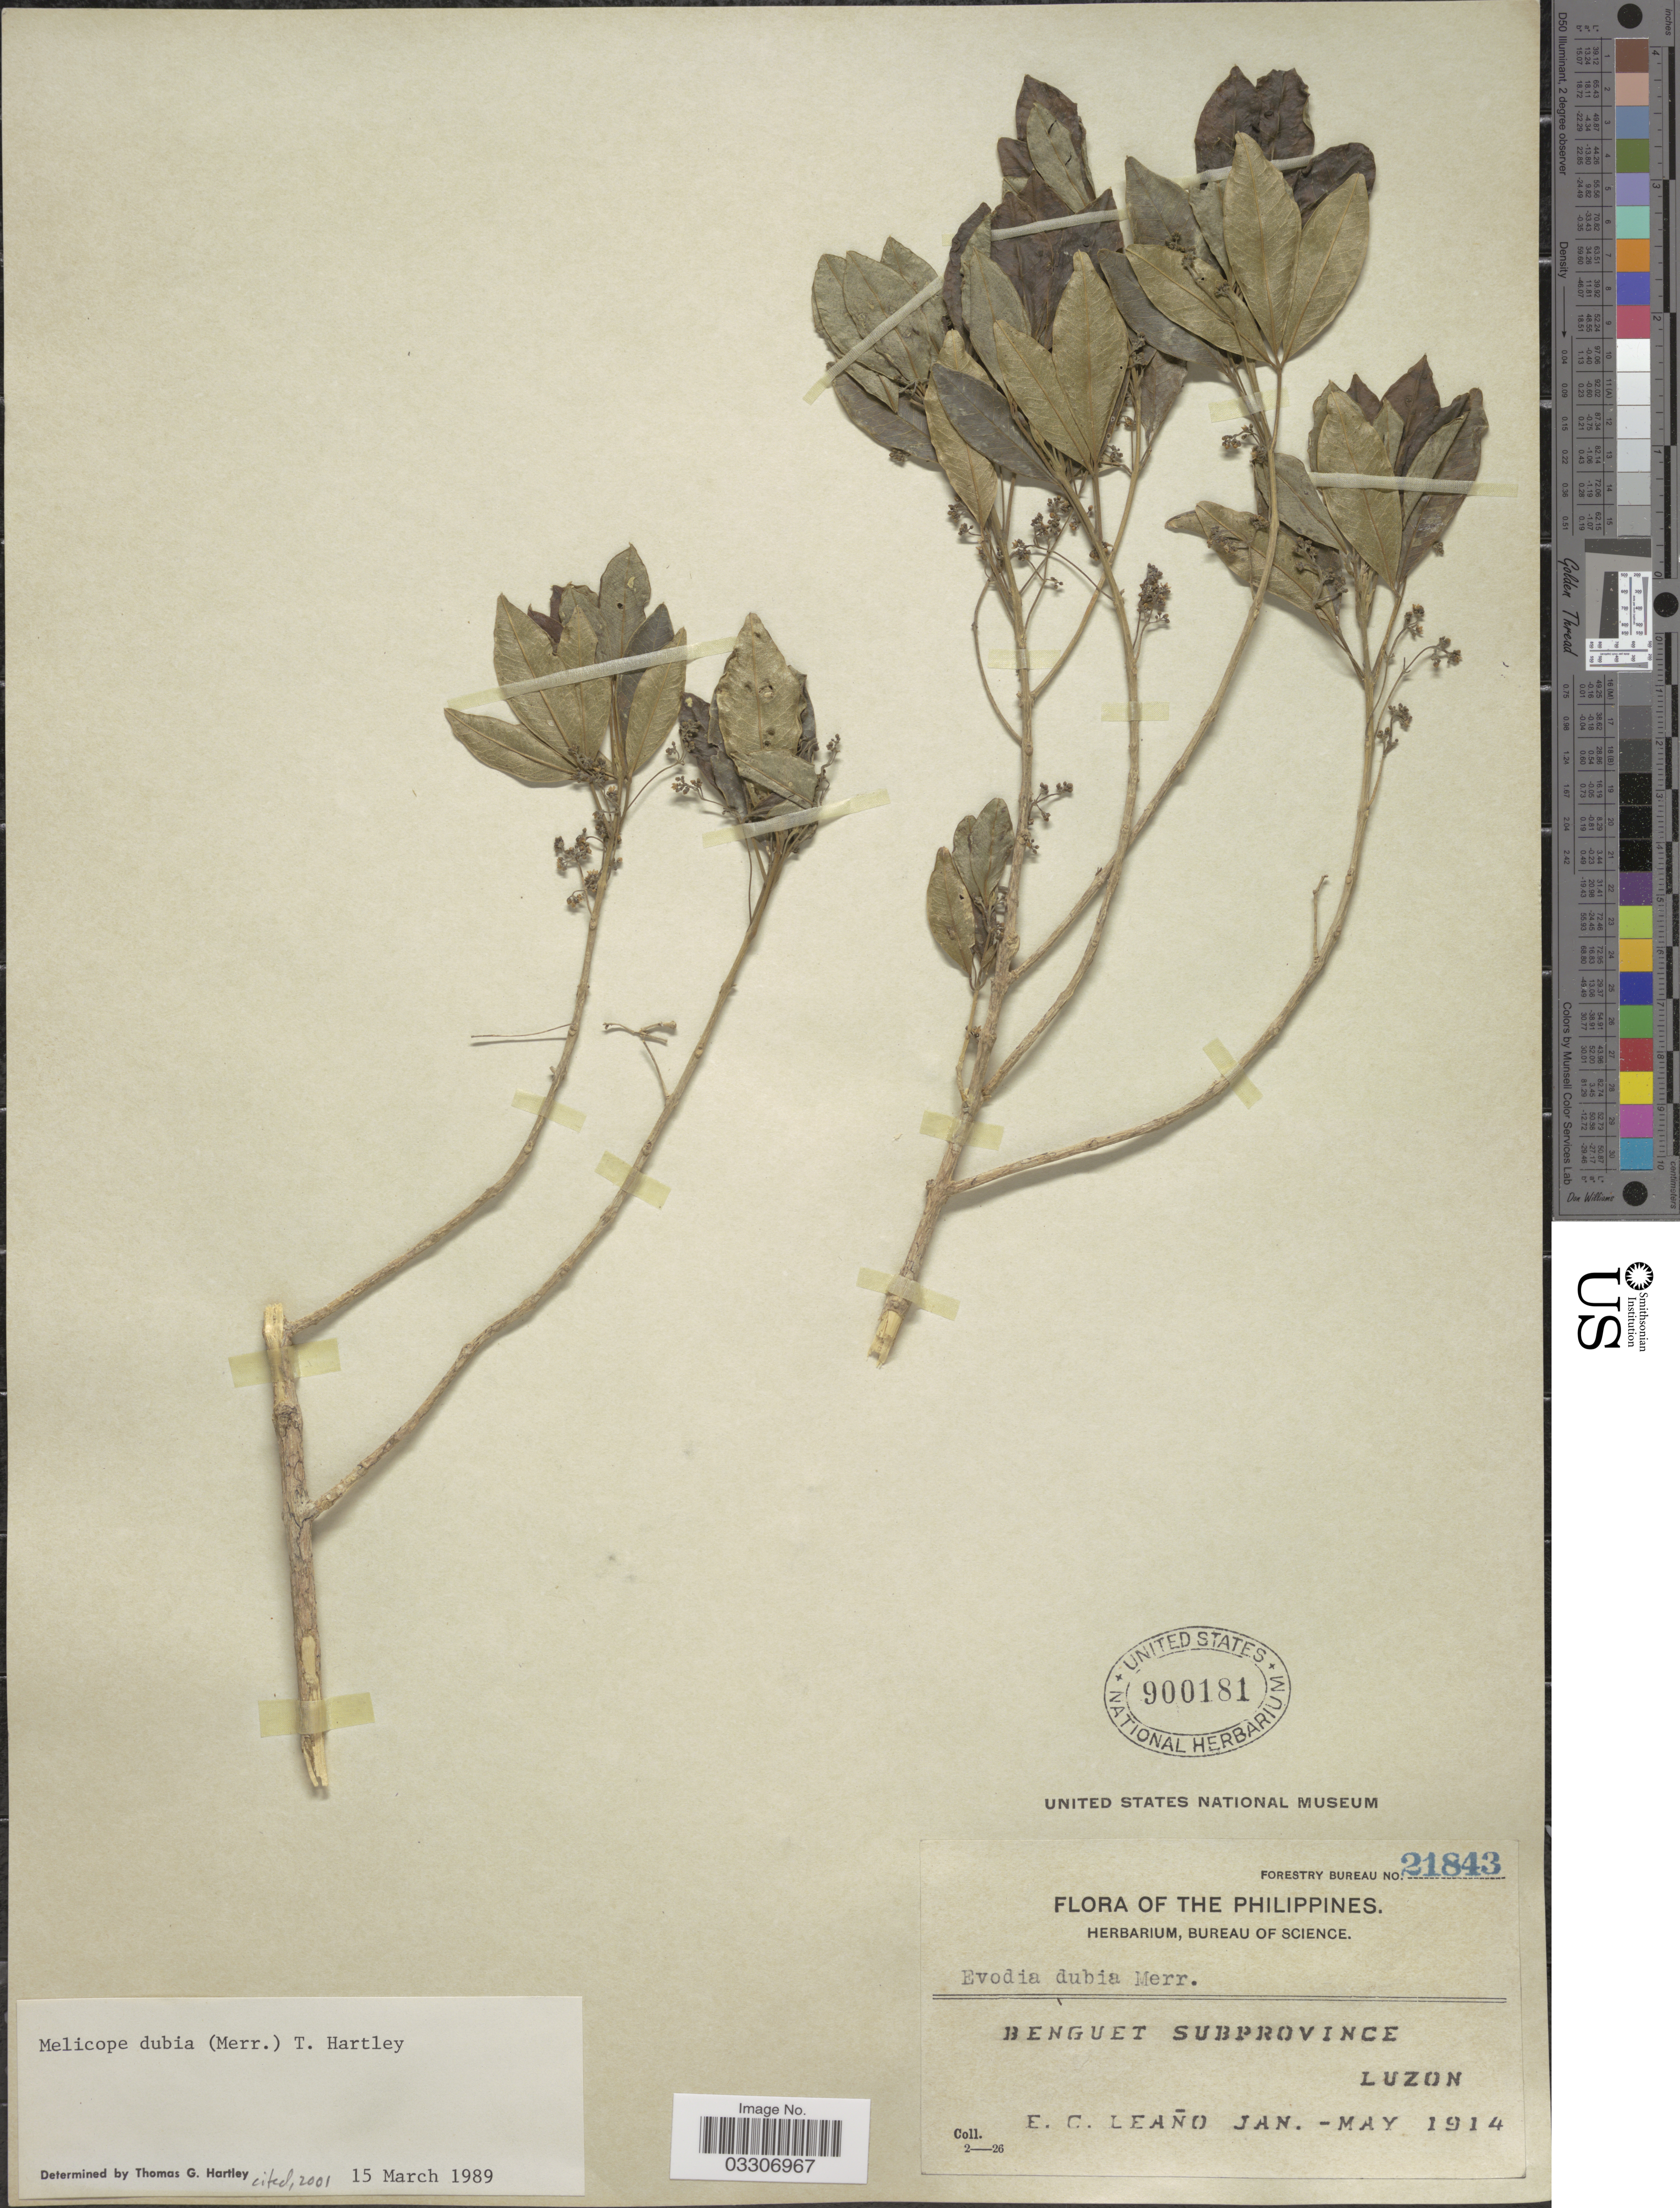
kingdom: Plantae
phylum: Tracheophyta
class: Magnoliopsida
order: Sapindales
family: Rutaceae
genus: Melicope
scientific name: Melicope dubia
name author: (Merr.) T.G. Hartley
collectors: E. Leano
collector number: Forestry Bureau 21843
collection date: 1914-01/1914-05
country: Philippines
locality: Benguet Subprovince, Luzon.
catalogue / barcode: US 900181